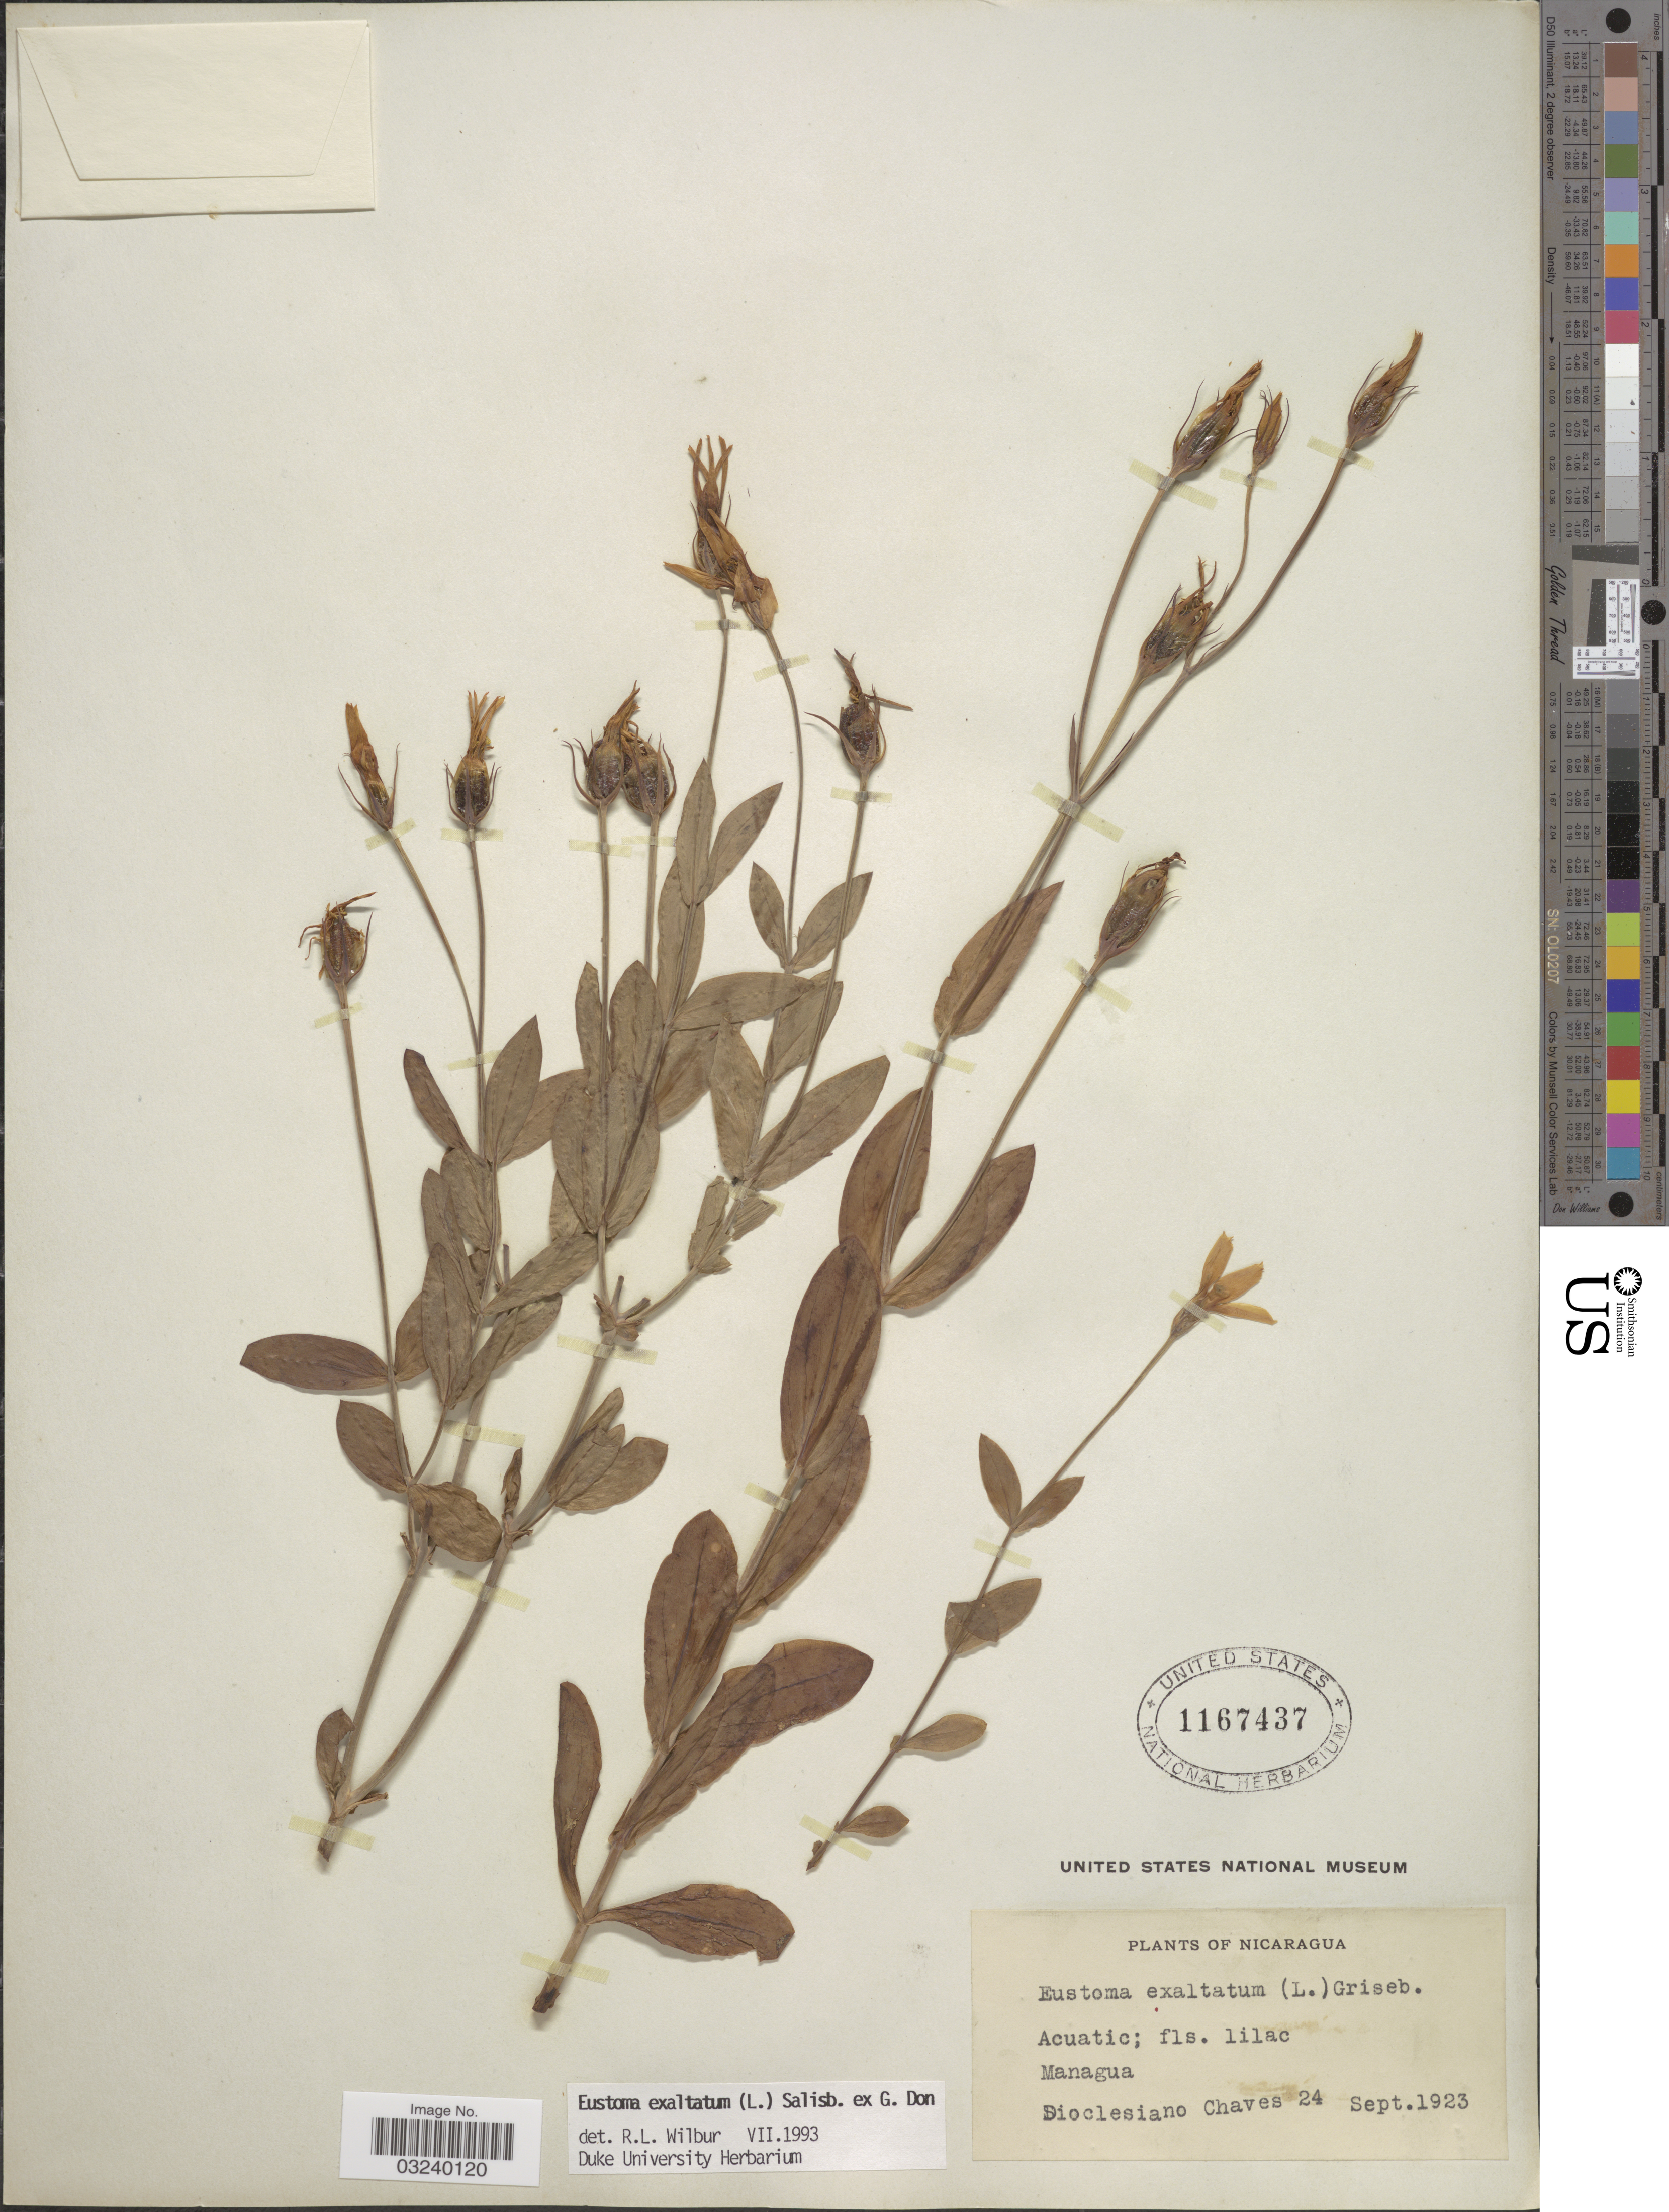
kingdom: Plantae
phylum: Tracheophyta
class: Magnoliopsida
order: Gentianales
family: Gentianaceae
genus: Eustoma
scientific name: Eustoma exaltatum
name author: (L.) Salisb. ex Don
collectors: D. Chaves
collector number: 24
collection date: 1923-09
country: Nicaragua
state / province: Managua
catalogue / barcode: US 1167437